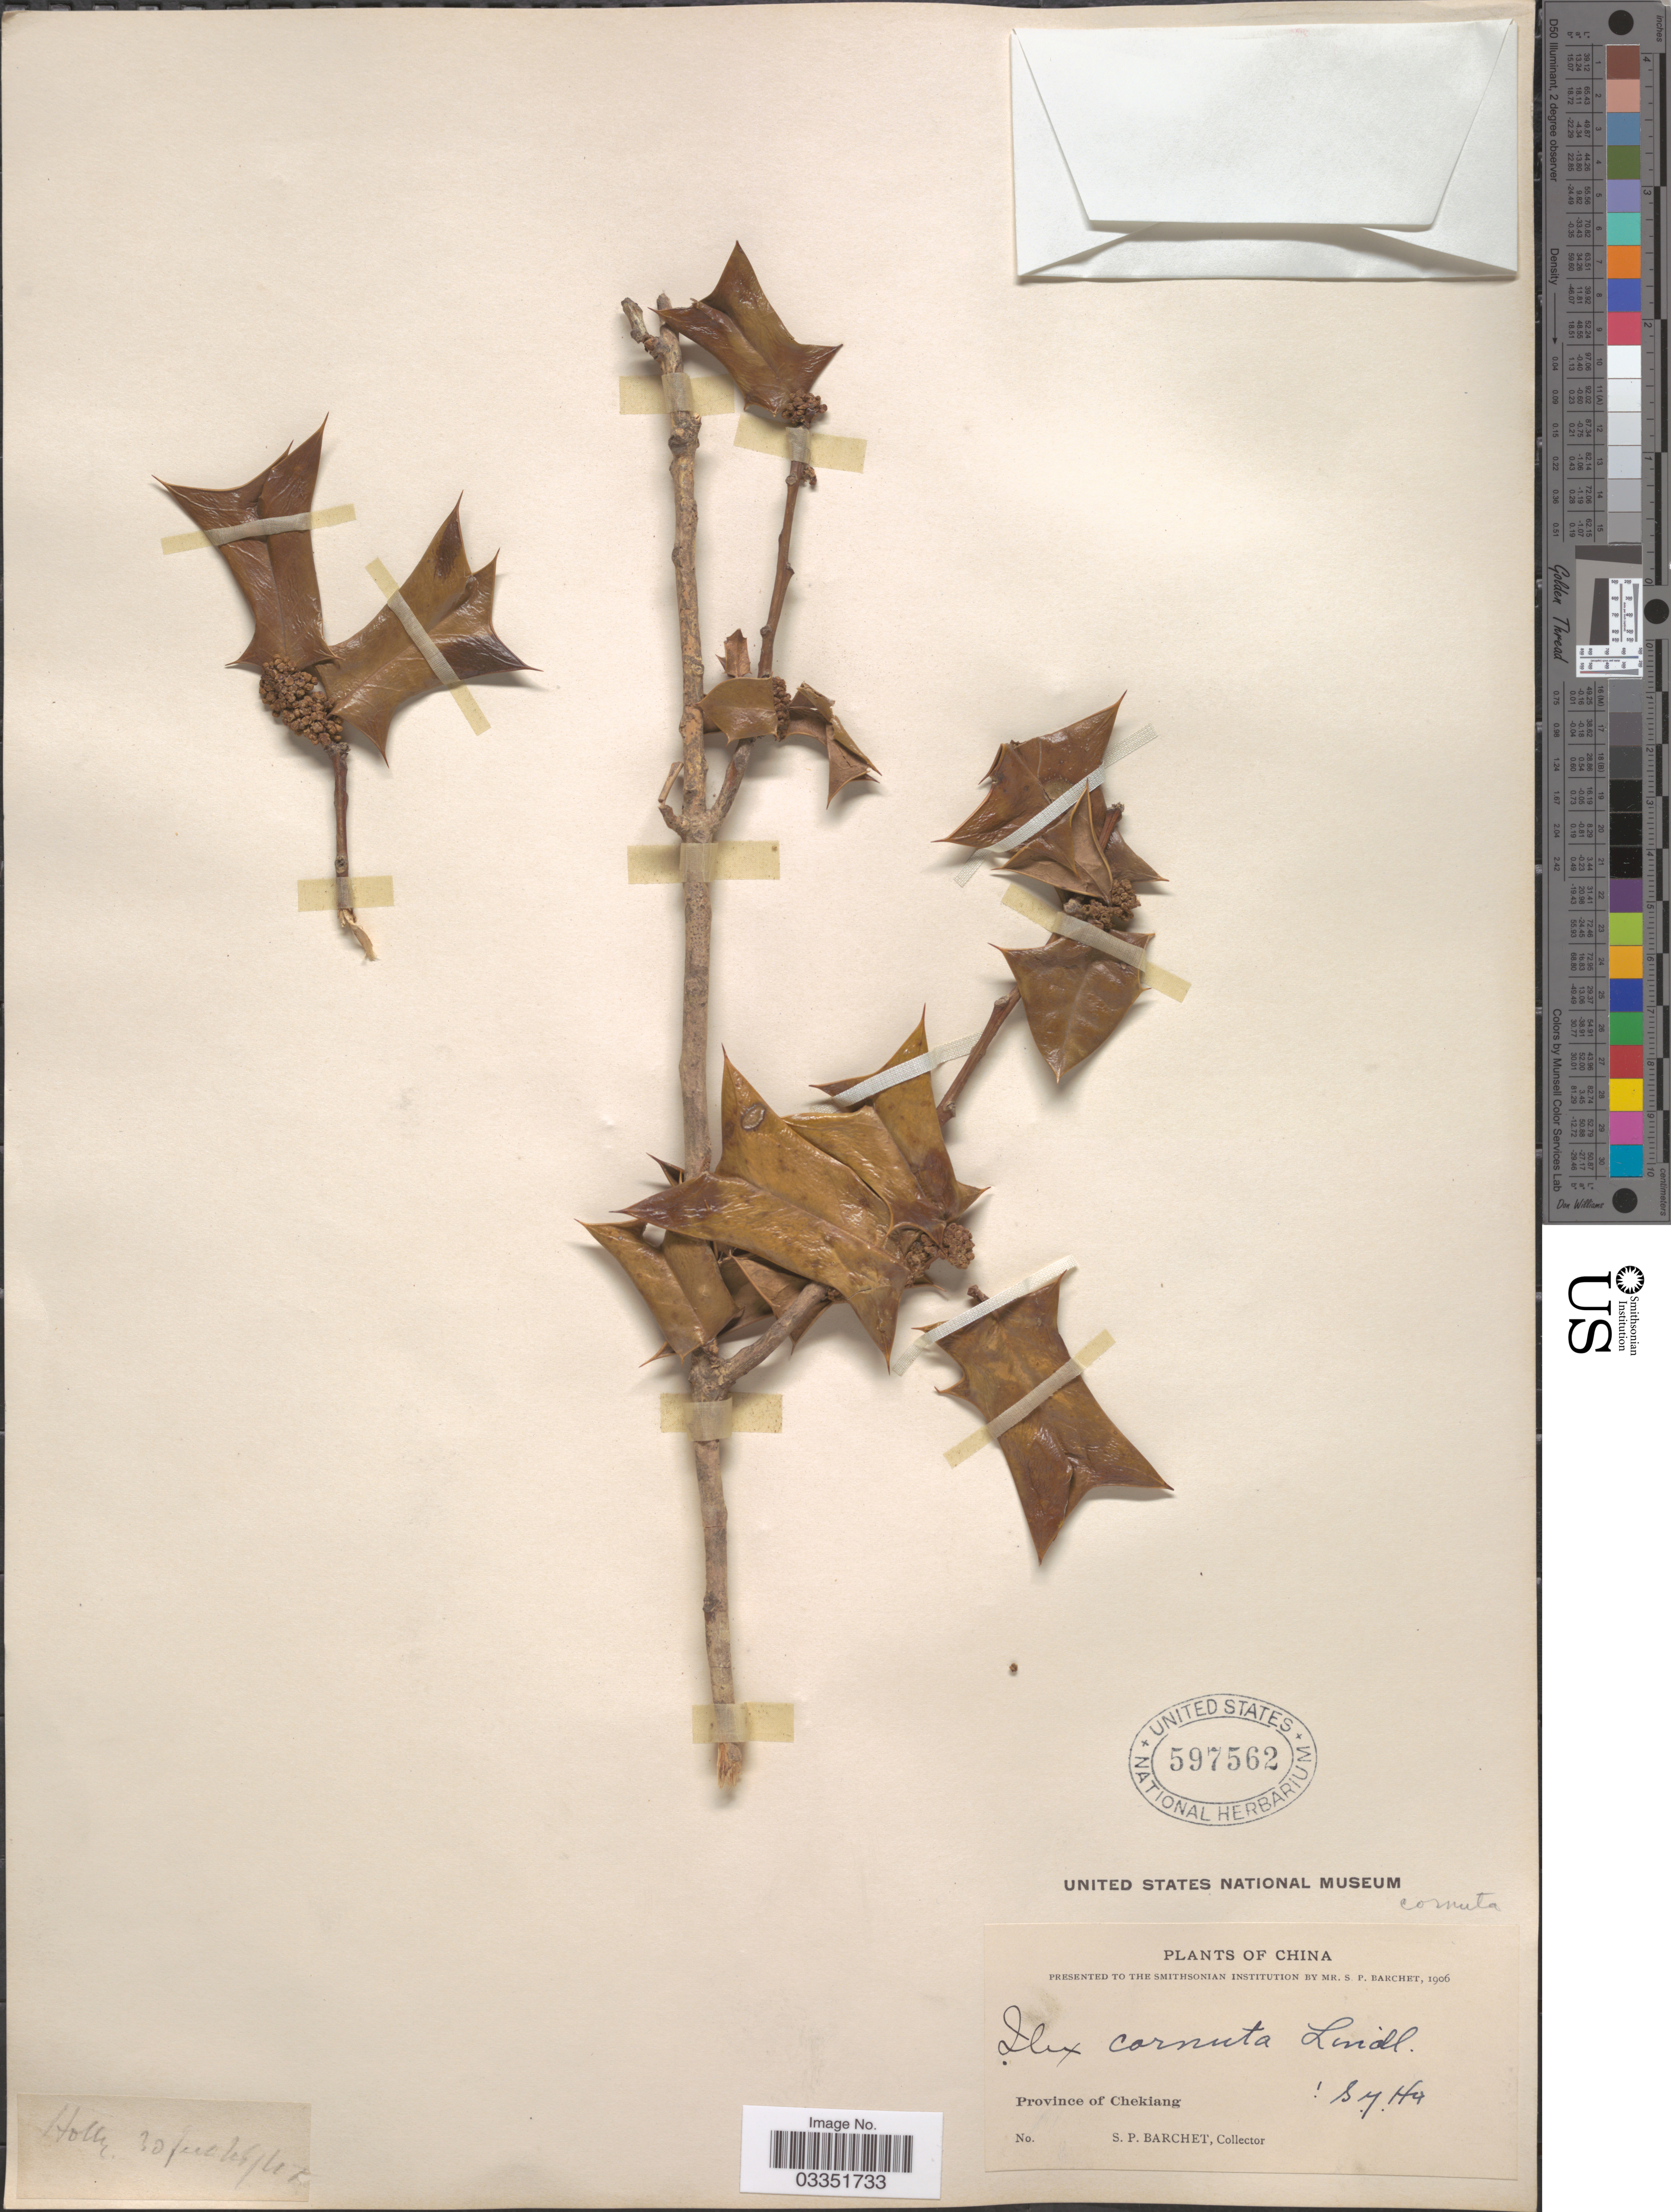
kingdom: Plantae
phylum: Tracheophyta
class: Magnoliopsida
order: Aquifoliales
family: Aquifoliaceae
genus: Ilex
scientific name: Ilex cornuta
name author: Lindl. & Paxton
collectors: S. P. Barchet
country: China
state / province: Zhejiang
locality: Province of Chekiang.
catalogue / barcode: US 597562